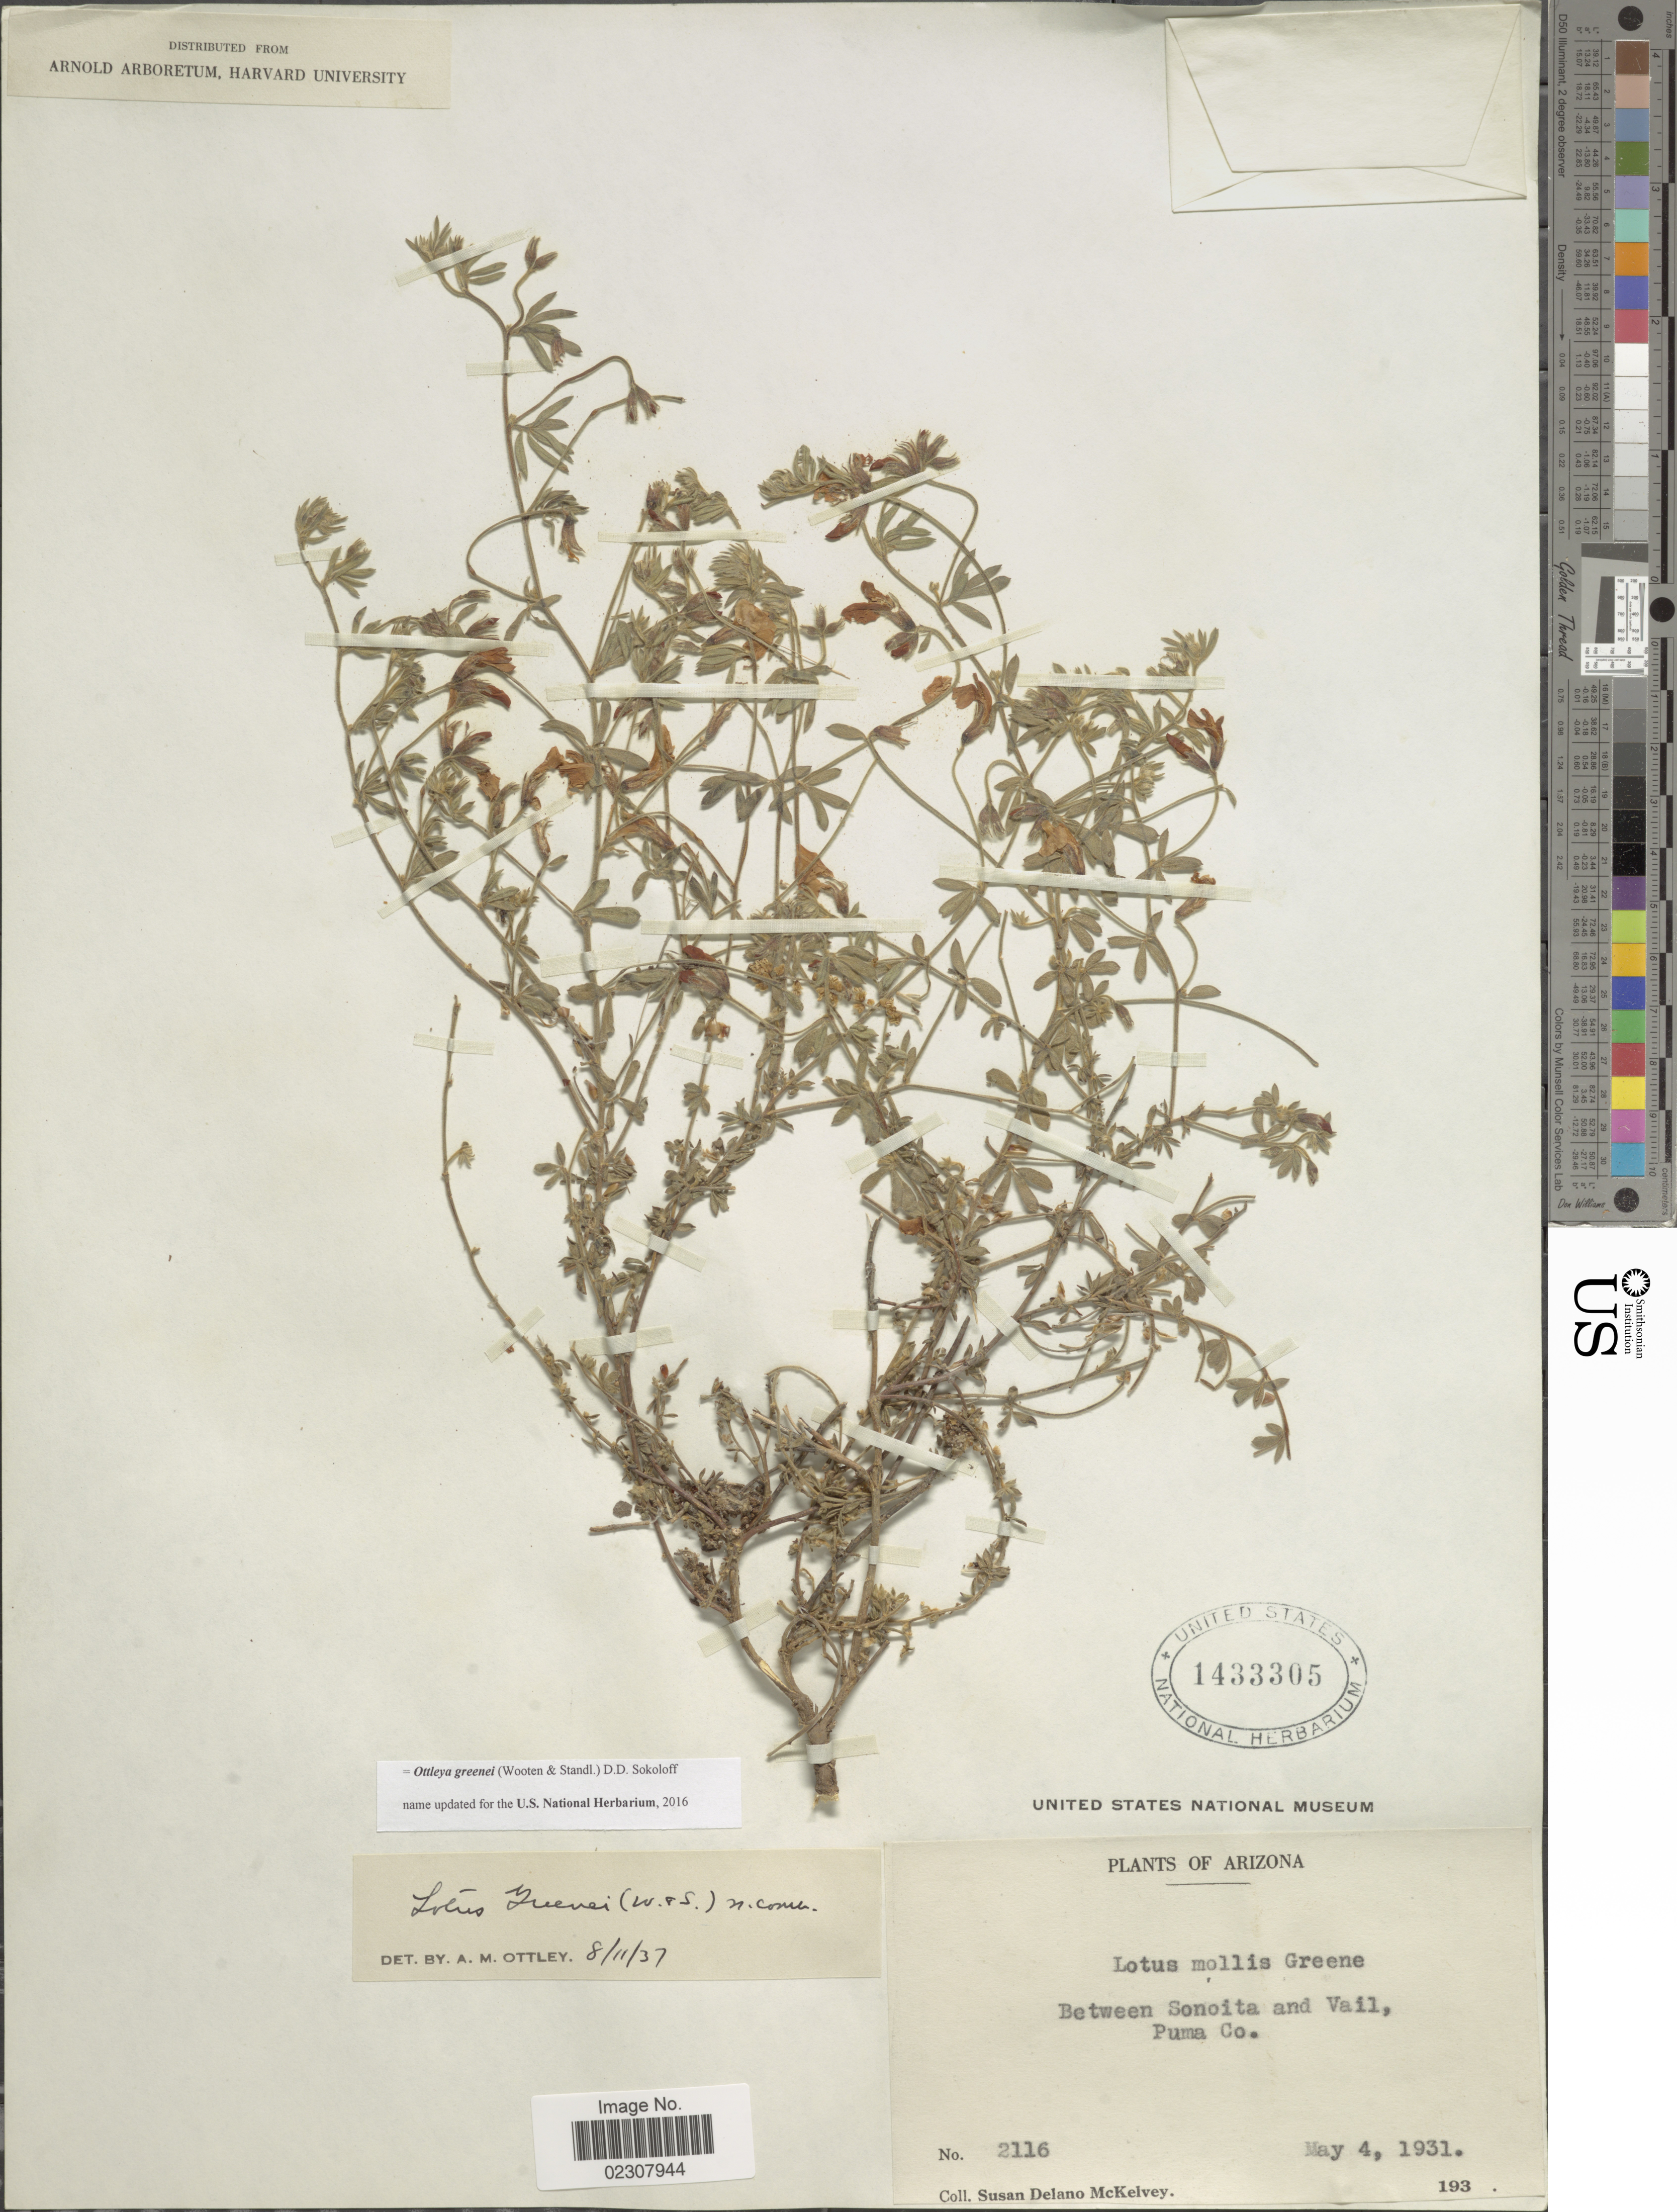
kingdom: Plantae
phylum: Tracheophyta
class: Magnoliopsida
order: Fabales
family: Fabaceae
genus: Ottleya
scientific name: Ottleya greenei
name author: (Wooten & Standl.) D.D. Sokoloff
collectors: S. A. McKelvey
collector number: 2116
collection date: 1931-05-04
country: United States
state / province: Arizona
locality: Between Sonoita and Vail, Puma Co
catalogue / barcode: US 1433305